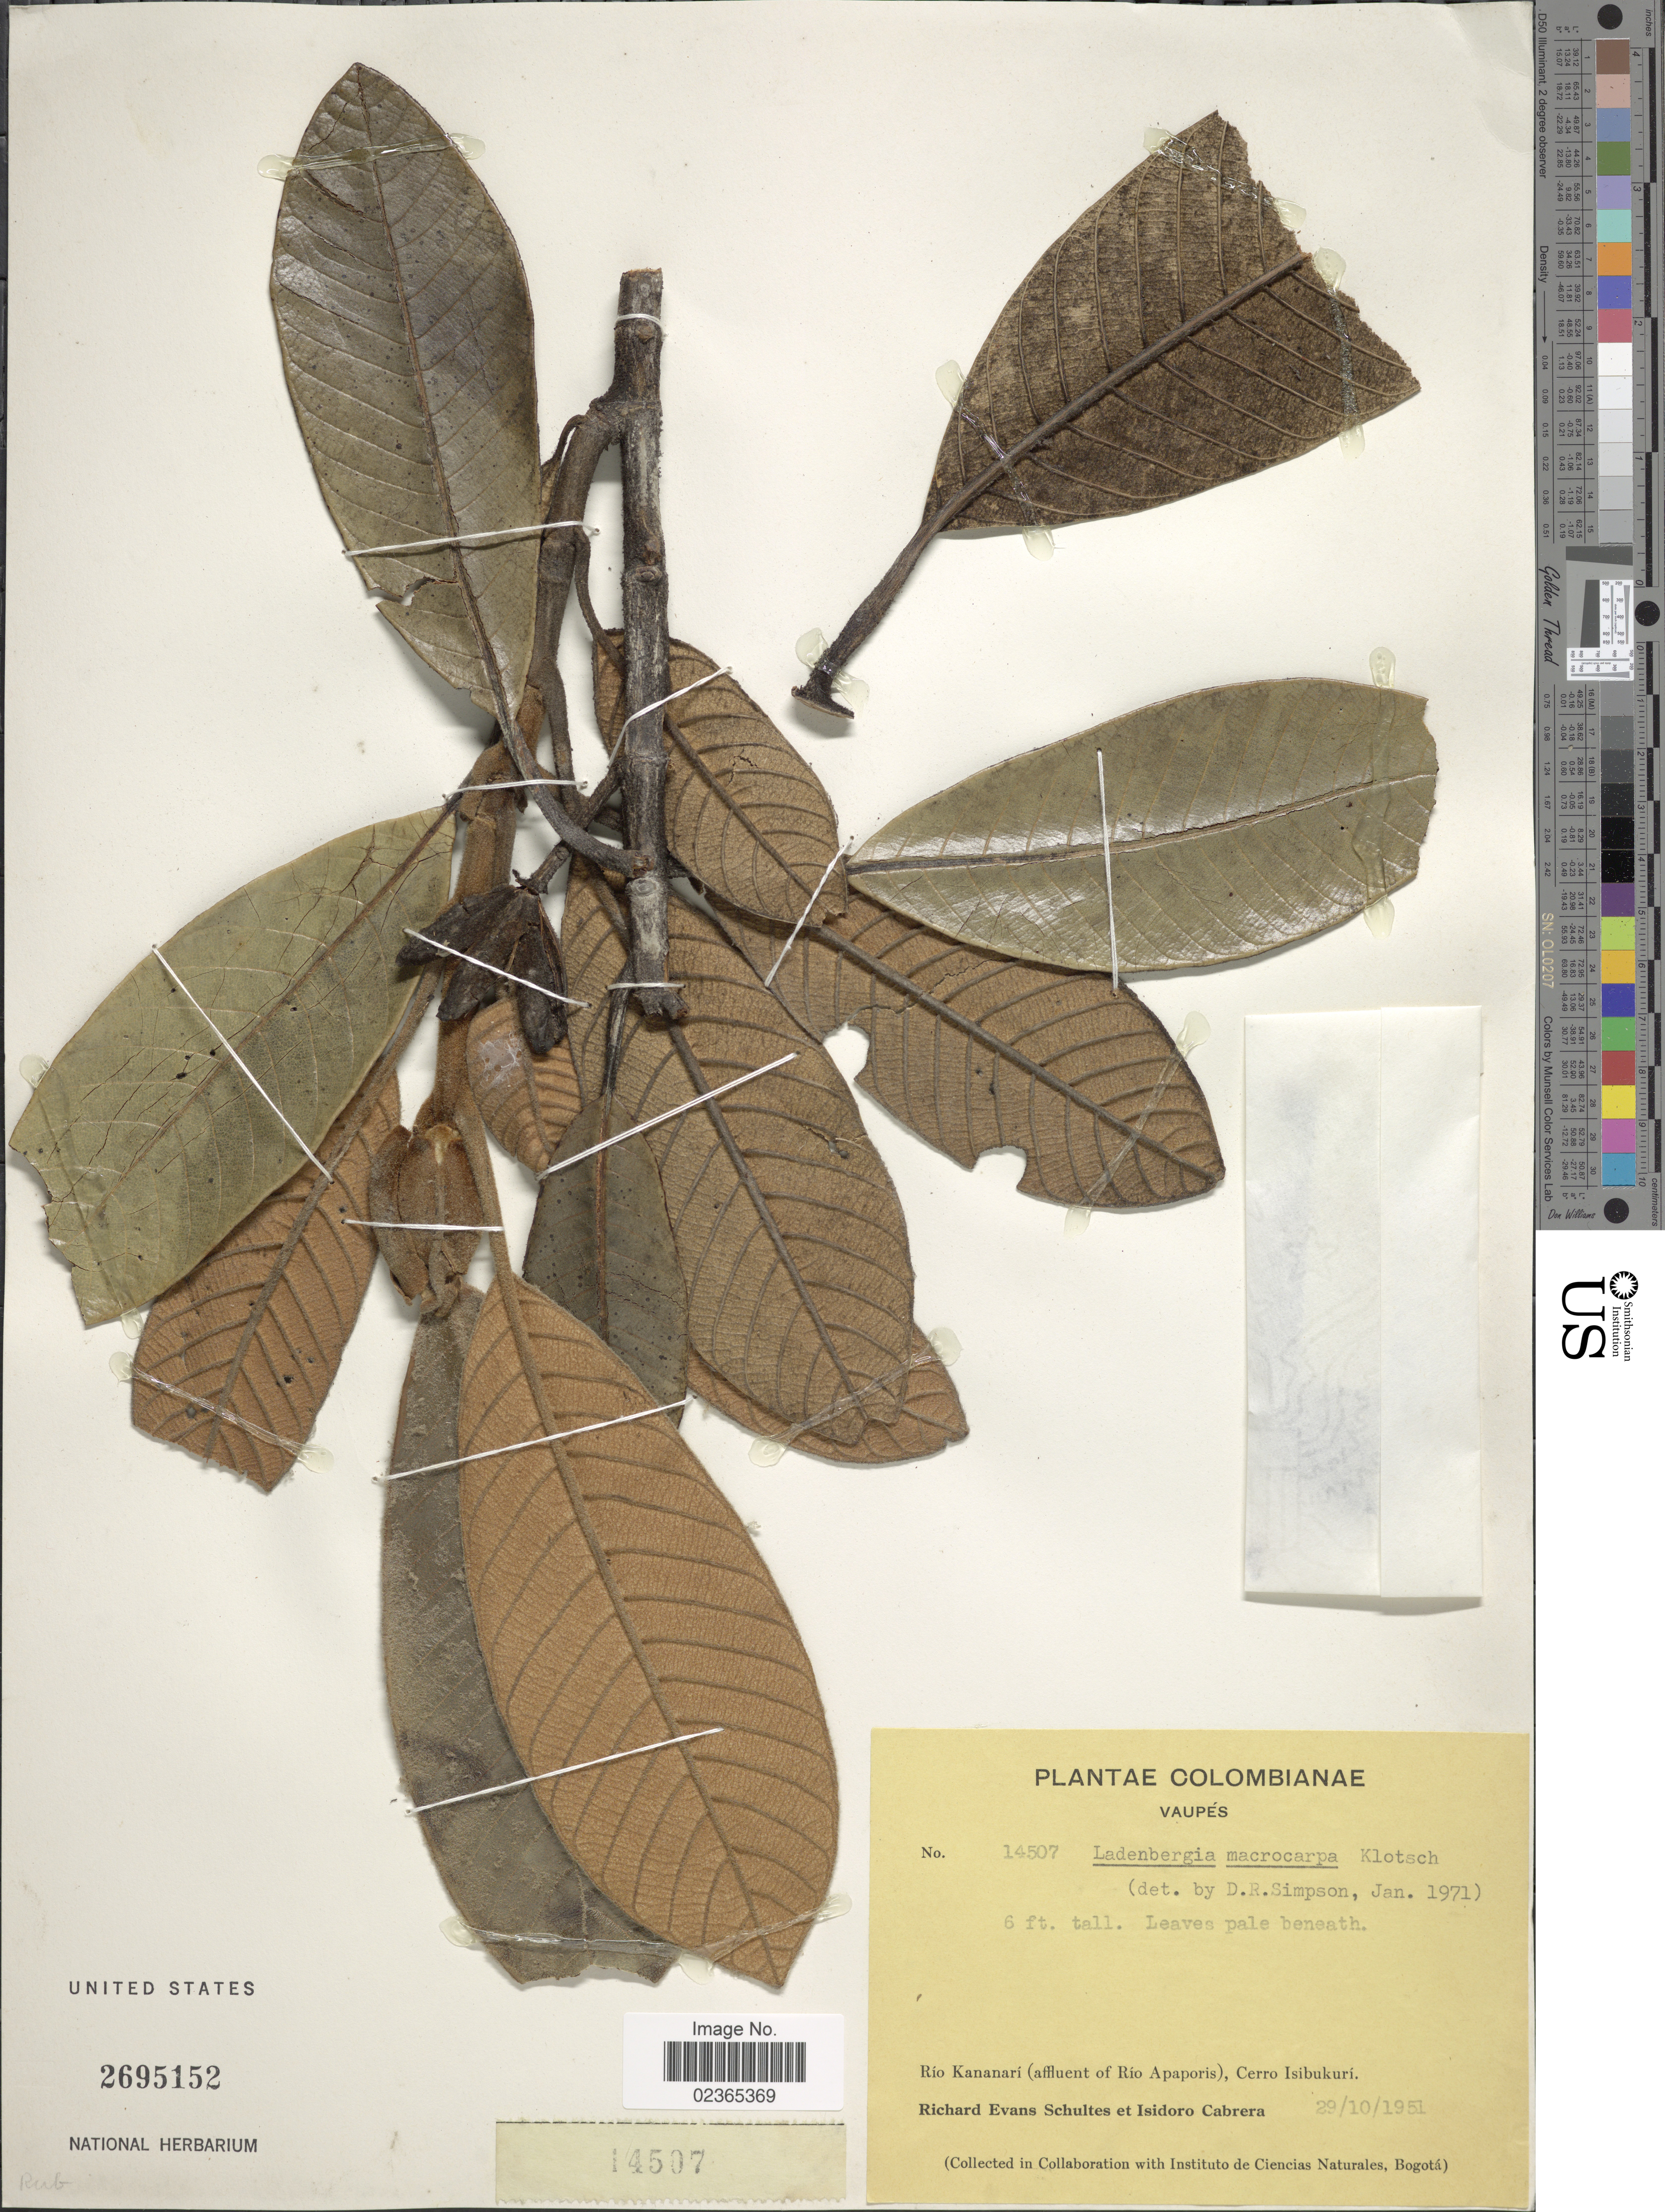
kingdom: Plantae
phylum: Tracheophyta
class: Magnoliopsida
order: Gentianales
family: Rubiaceae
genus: Ladenbergia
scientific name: Ladenbergia macrocarpa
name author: (Vahl) Klotzsch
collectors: R. E. Schultes & I. Cabrera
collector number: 14507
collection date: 1951-10-29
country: Colombia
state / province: Vaupés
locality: Rio Kananari (affluent of Rio Apaporis), Cerro Isibukuri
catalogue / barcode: US 2695152